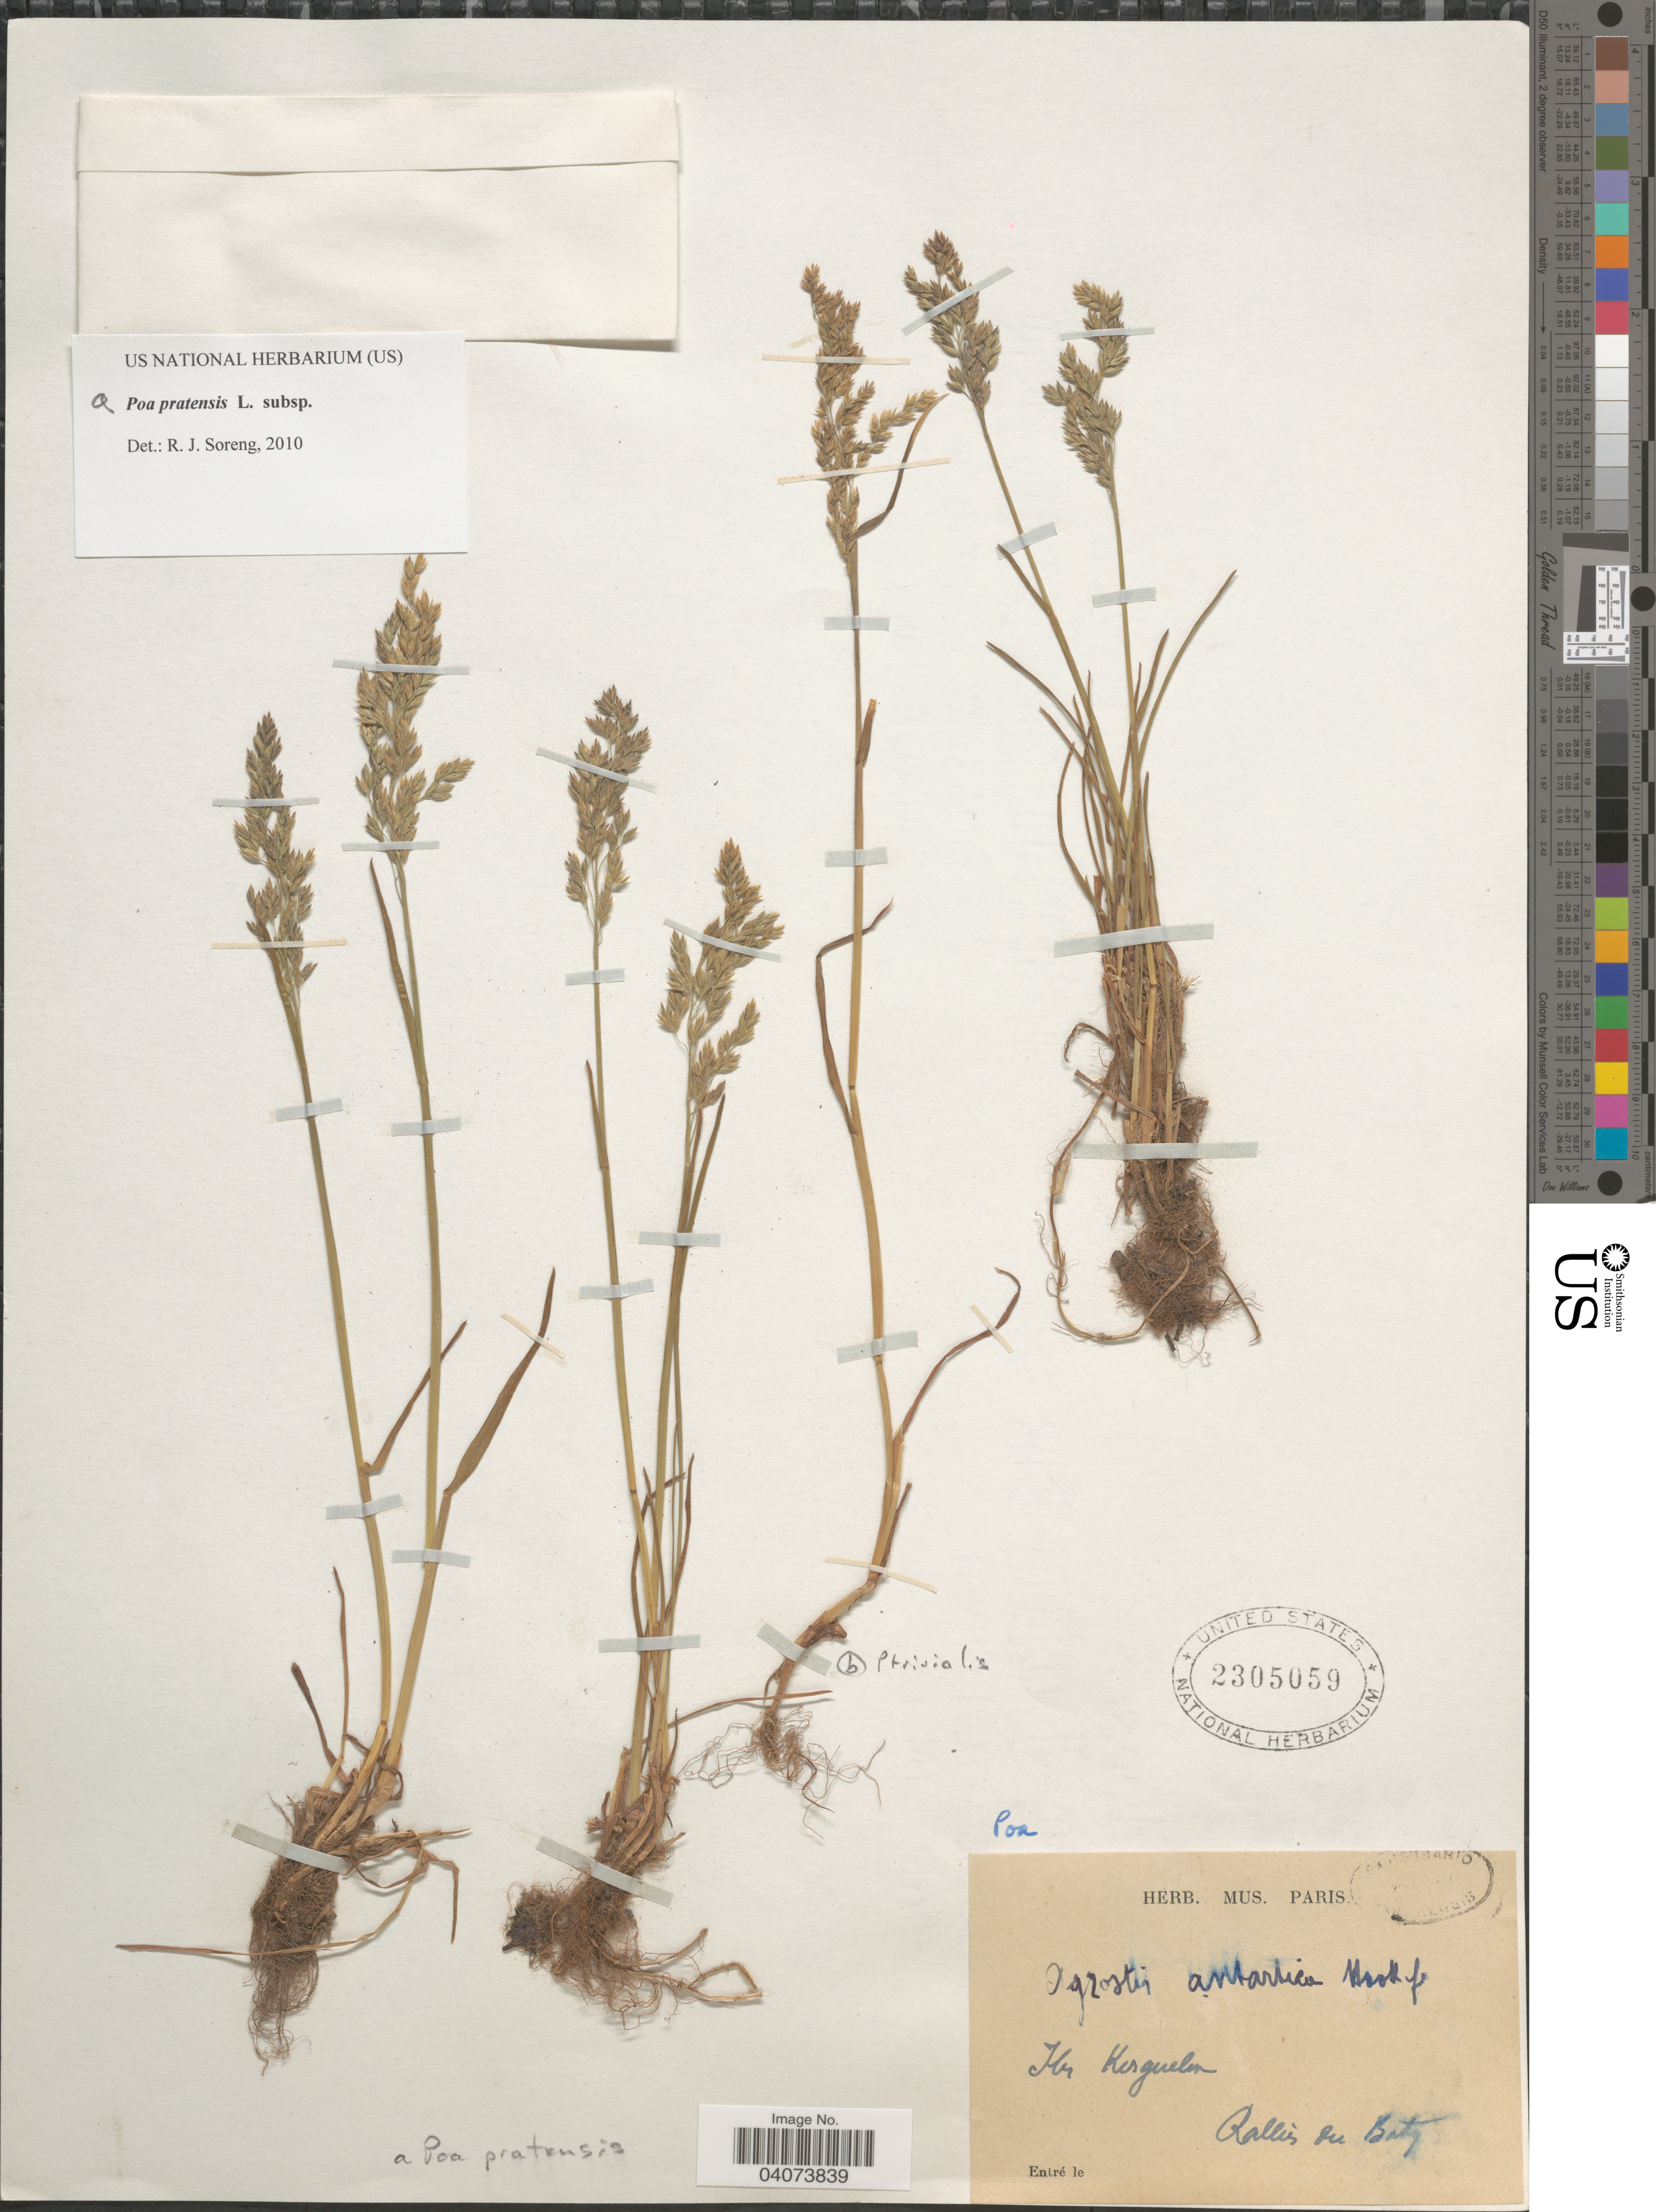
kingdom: Plantae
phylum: Tracheophyta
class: Liliopsida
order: Poales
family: Poaceae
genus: Poa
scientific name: Poa pratensis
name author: L.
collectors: ex herb. Mus. Paris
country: French Southern Territories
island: Kerguelen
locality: Iles Kerguelen. Rallier du Baty.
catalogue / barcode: US 2305059